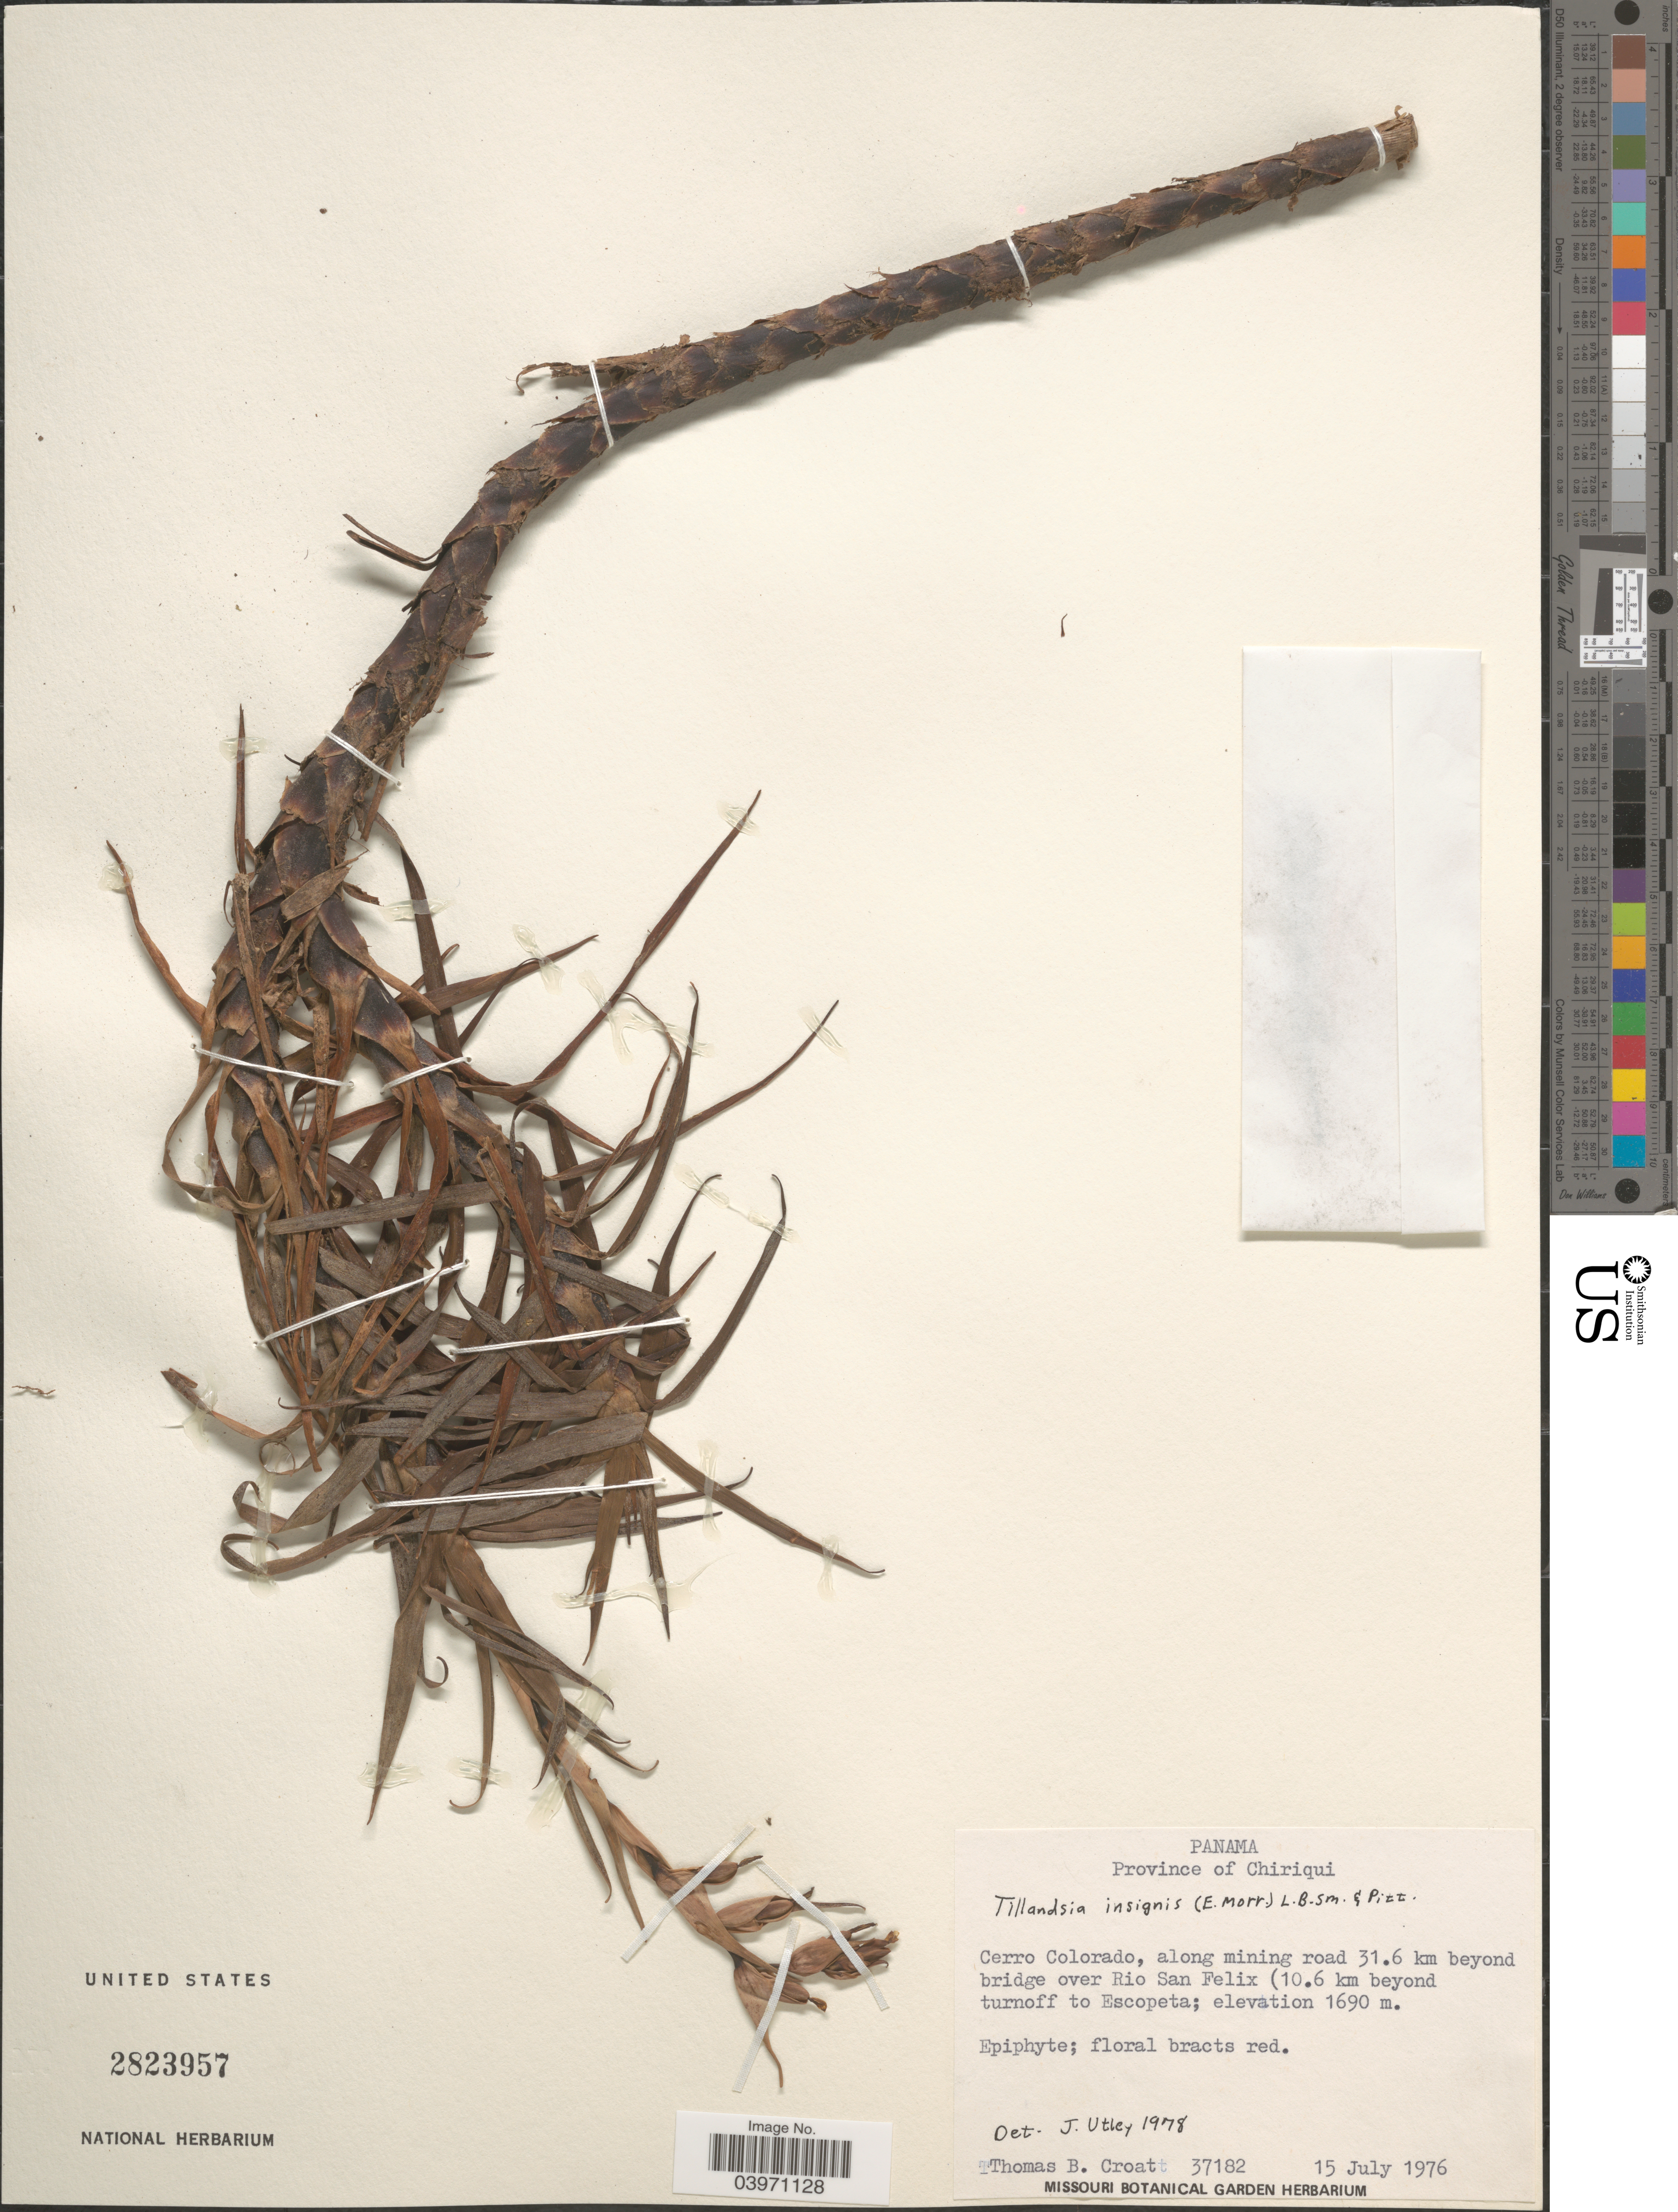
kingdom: Plantae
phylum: Tracheophyta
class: Liliopsida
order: Poales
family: Bromeliaceae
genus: Tillandsia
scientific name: Tillandsia insignis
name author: (Mez) L.B. Sm. & Pittendr.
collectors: T. B. Croat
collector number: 37182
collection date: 1976-07-15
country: Panama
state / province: Chiriqui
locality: Cerro Colorado, along mining road 31.6 km beyond bridge over Rio San Felix (10.6 km beyond turnoff to Escopeta).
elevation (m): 1690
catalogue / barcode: US 2823957